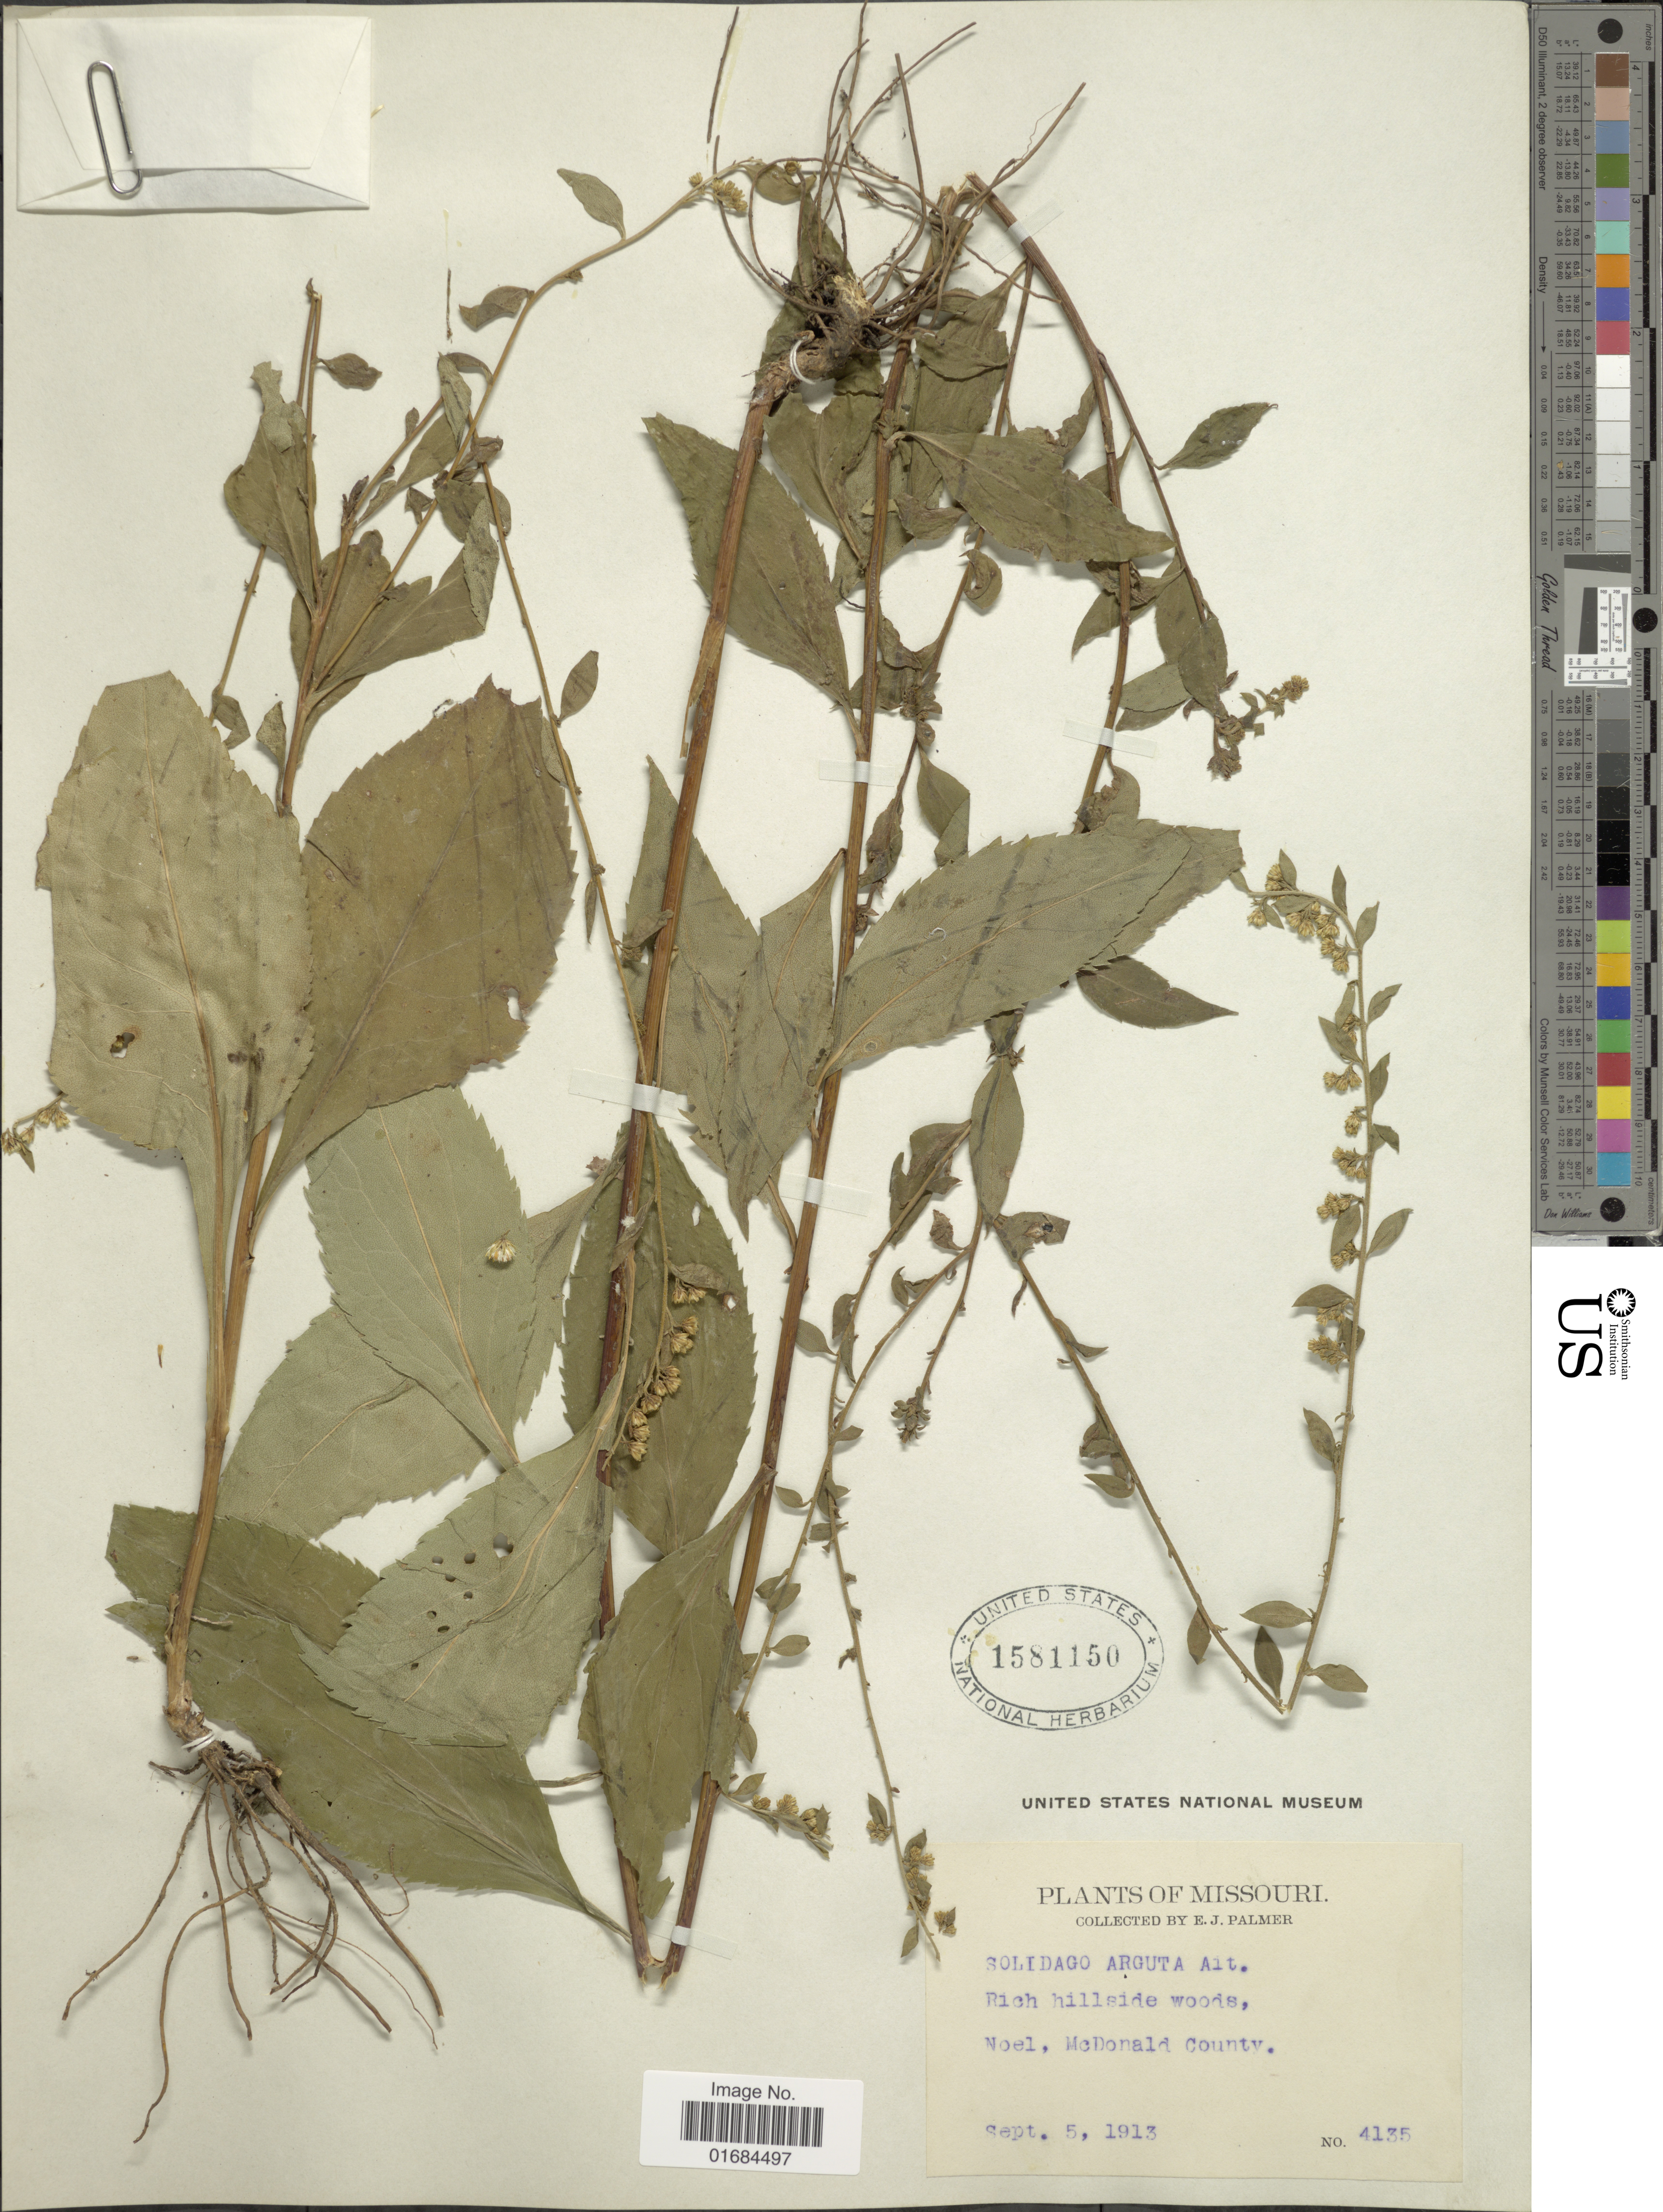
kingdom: Plantae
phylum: Tracheophyta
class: Magnoliopsida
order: Asterales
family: Asteraceae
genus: Solidago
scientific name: Solidago arguta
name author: Aiton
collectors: E. J. Palmer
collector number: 4135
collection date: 1913-09-05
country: United States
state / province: Missouri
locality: Rich hillside woods, Noel, McDonald County.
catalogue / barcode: US 1581150